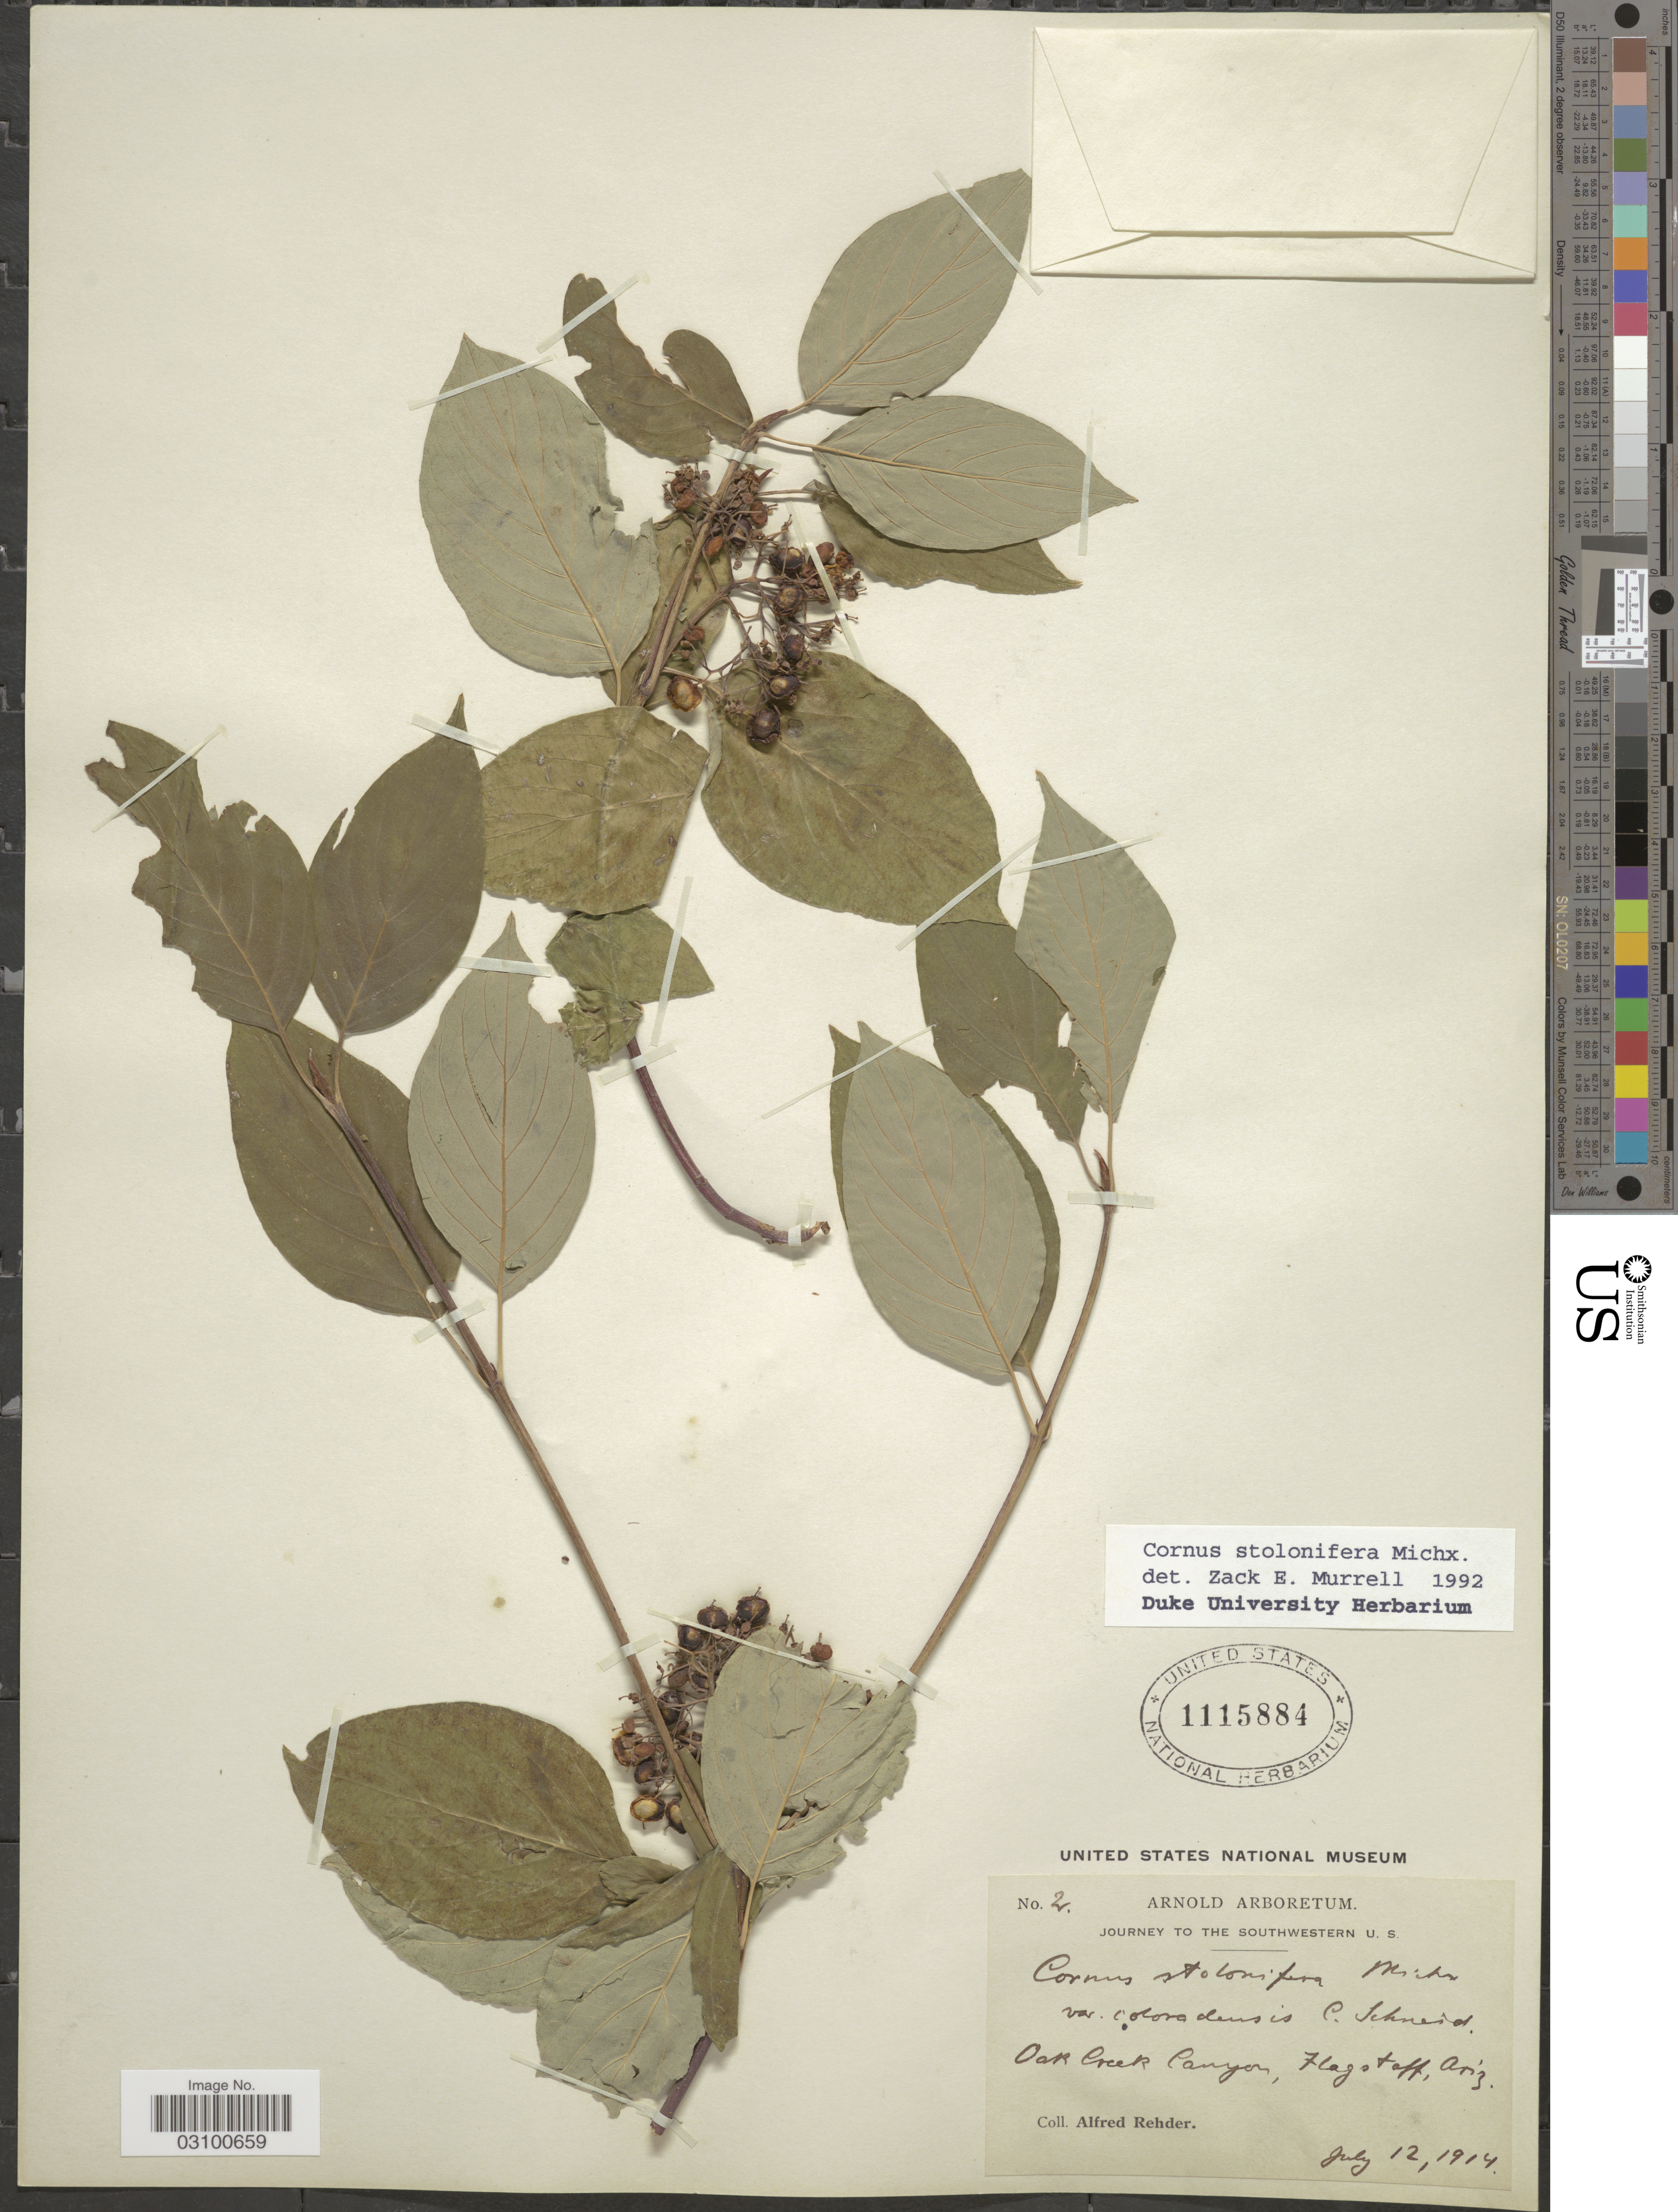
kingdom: Plantae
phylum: Tracheophyta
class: Magnoliopsida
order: Cornales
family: Cornaceae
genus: Cornus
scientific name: Cornus sericea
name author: L.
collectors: A. Rehder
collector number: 2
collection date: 1914-07-12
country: United States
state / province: Arizona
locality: Oak Creek Canyon, Flagstaff, Ariz. Southwestern U. S.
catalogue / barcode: US 1115884